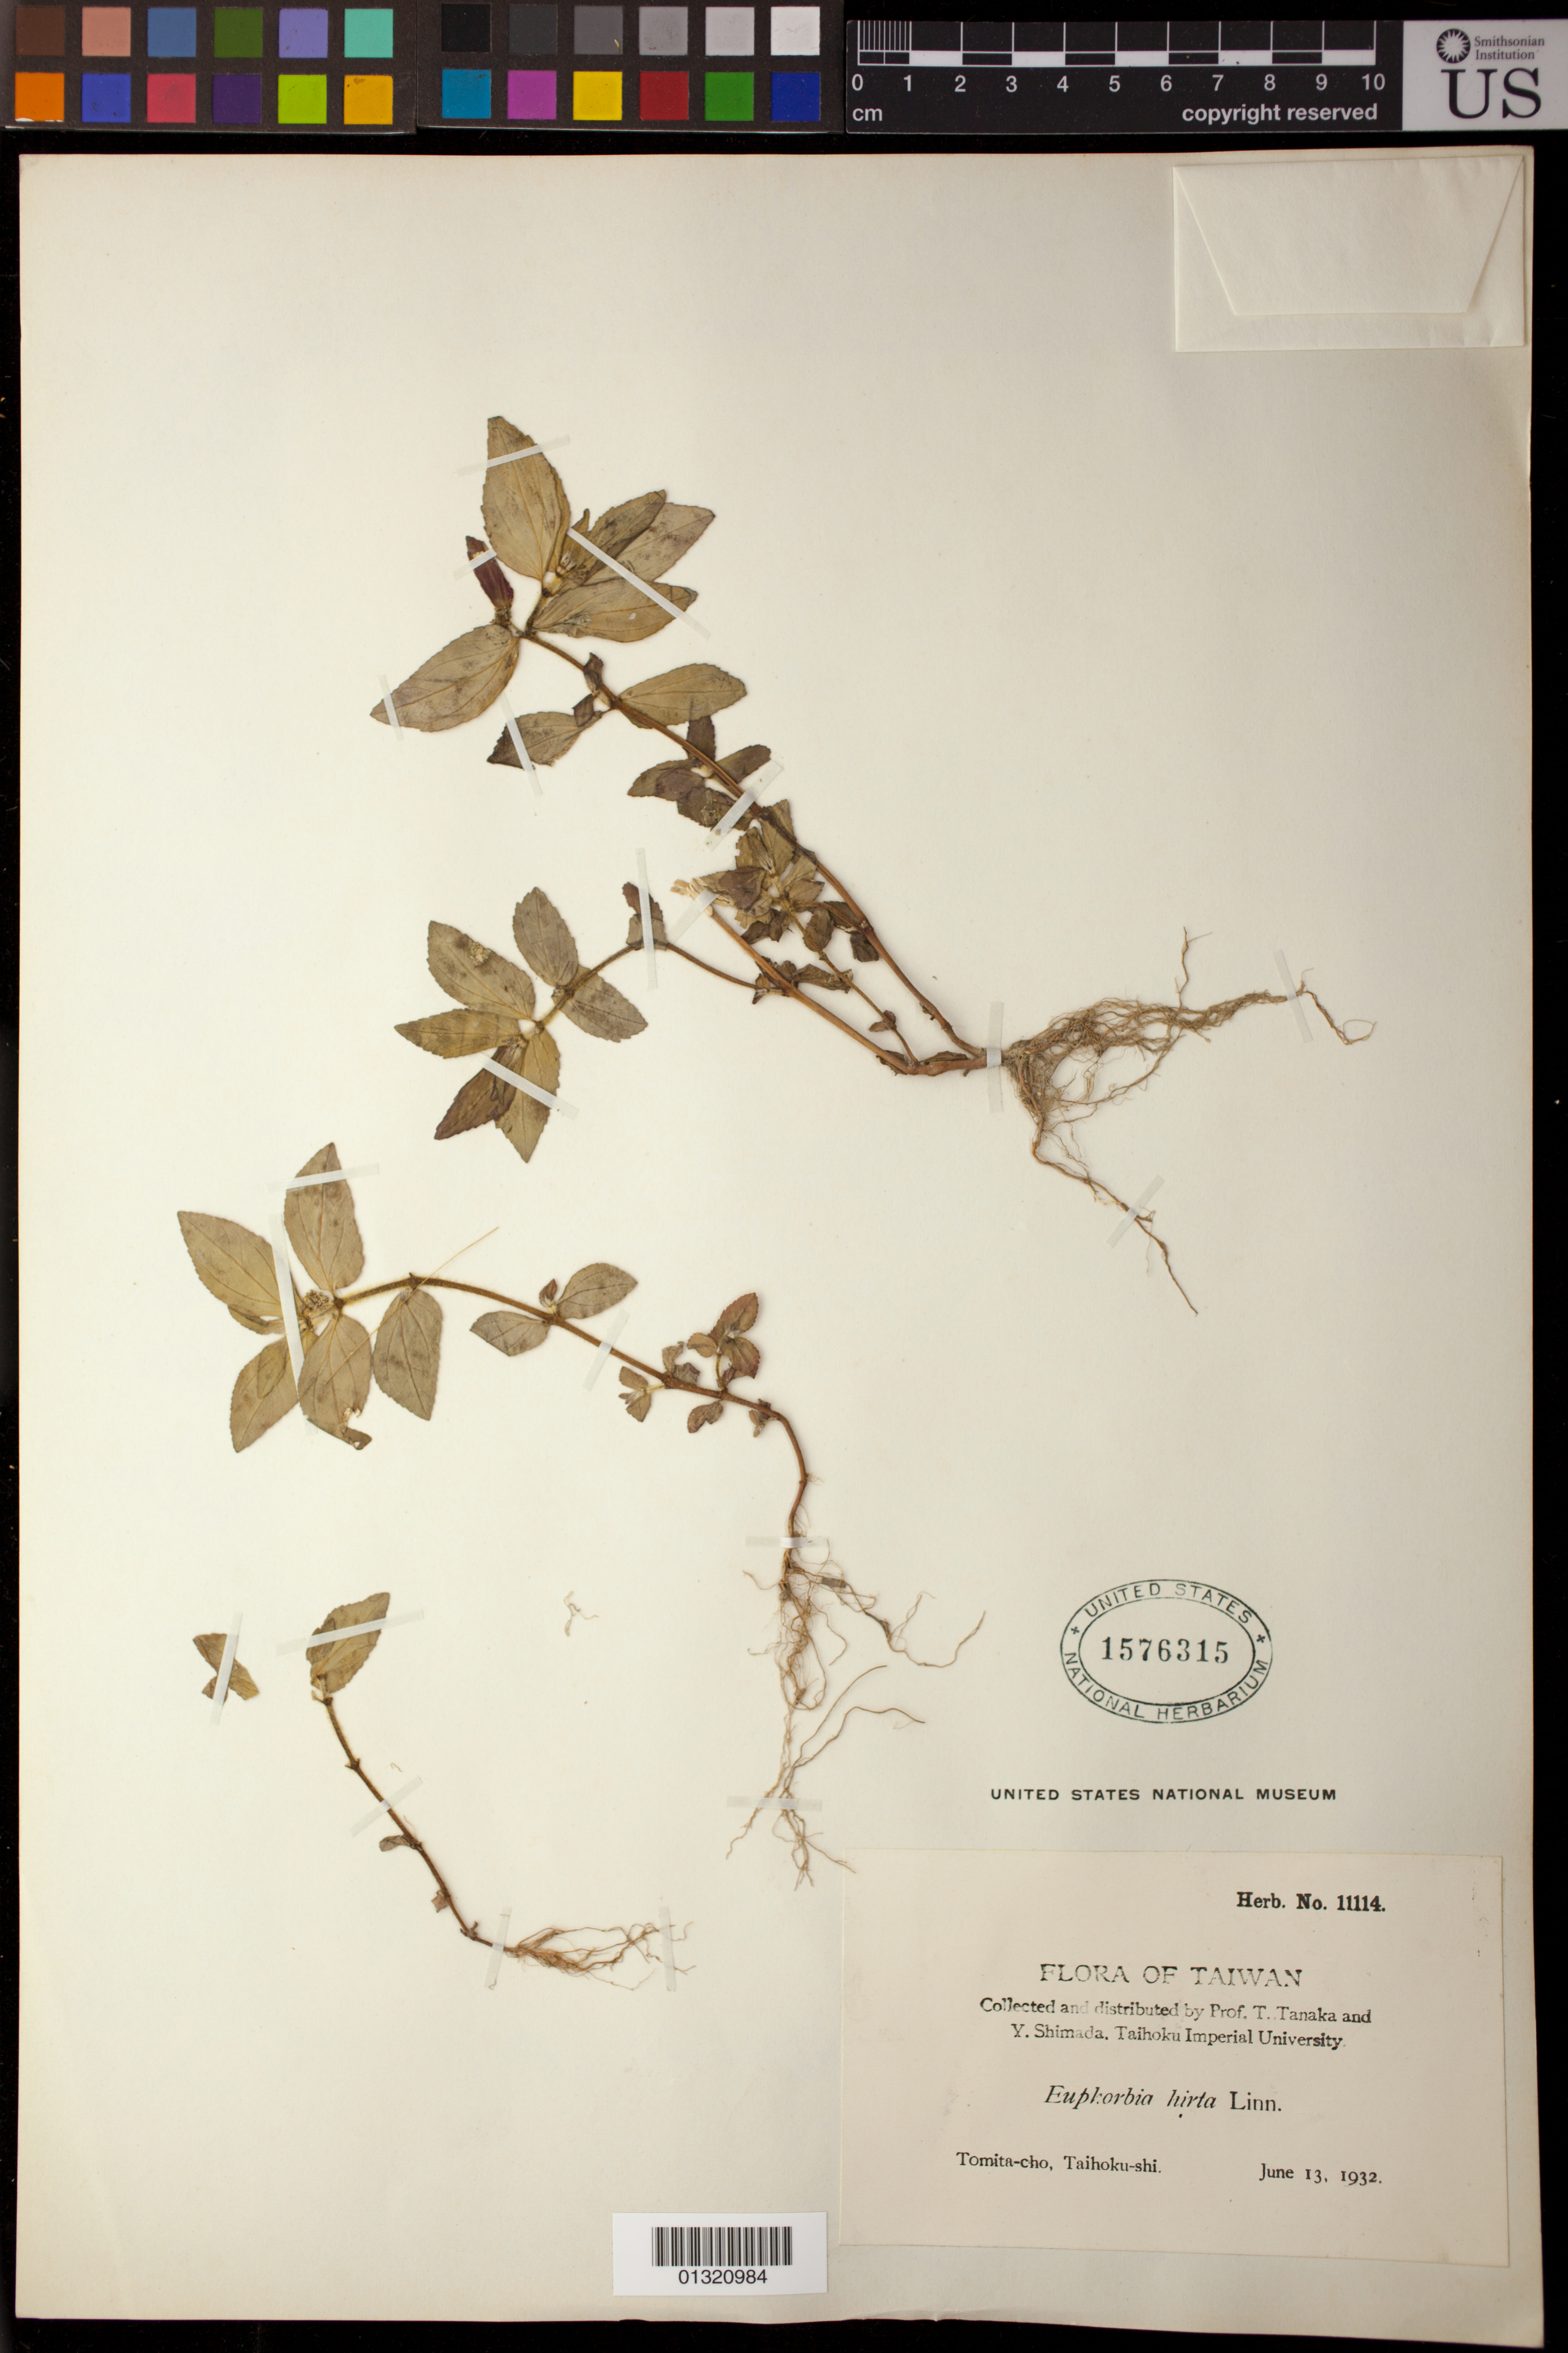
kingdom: Plantae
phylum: Tracheophyta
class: Magnoliopsida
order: Malpighiales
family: Euphorbiaceae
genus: Euphorbia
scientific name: Euphorbia hirta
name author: L.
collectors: T. Tanaka & Y. Shimada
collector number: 11114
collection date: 1932-06-13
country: Taiwan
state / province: Taipei City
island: Taiwan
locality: Tomita-cho, Taihoku-shi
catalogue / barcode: US 1576315